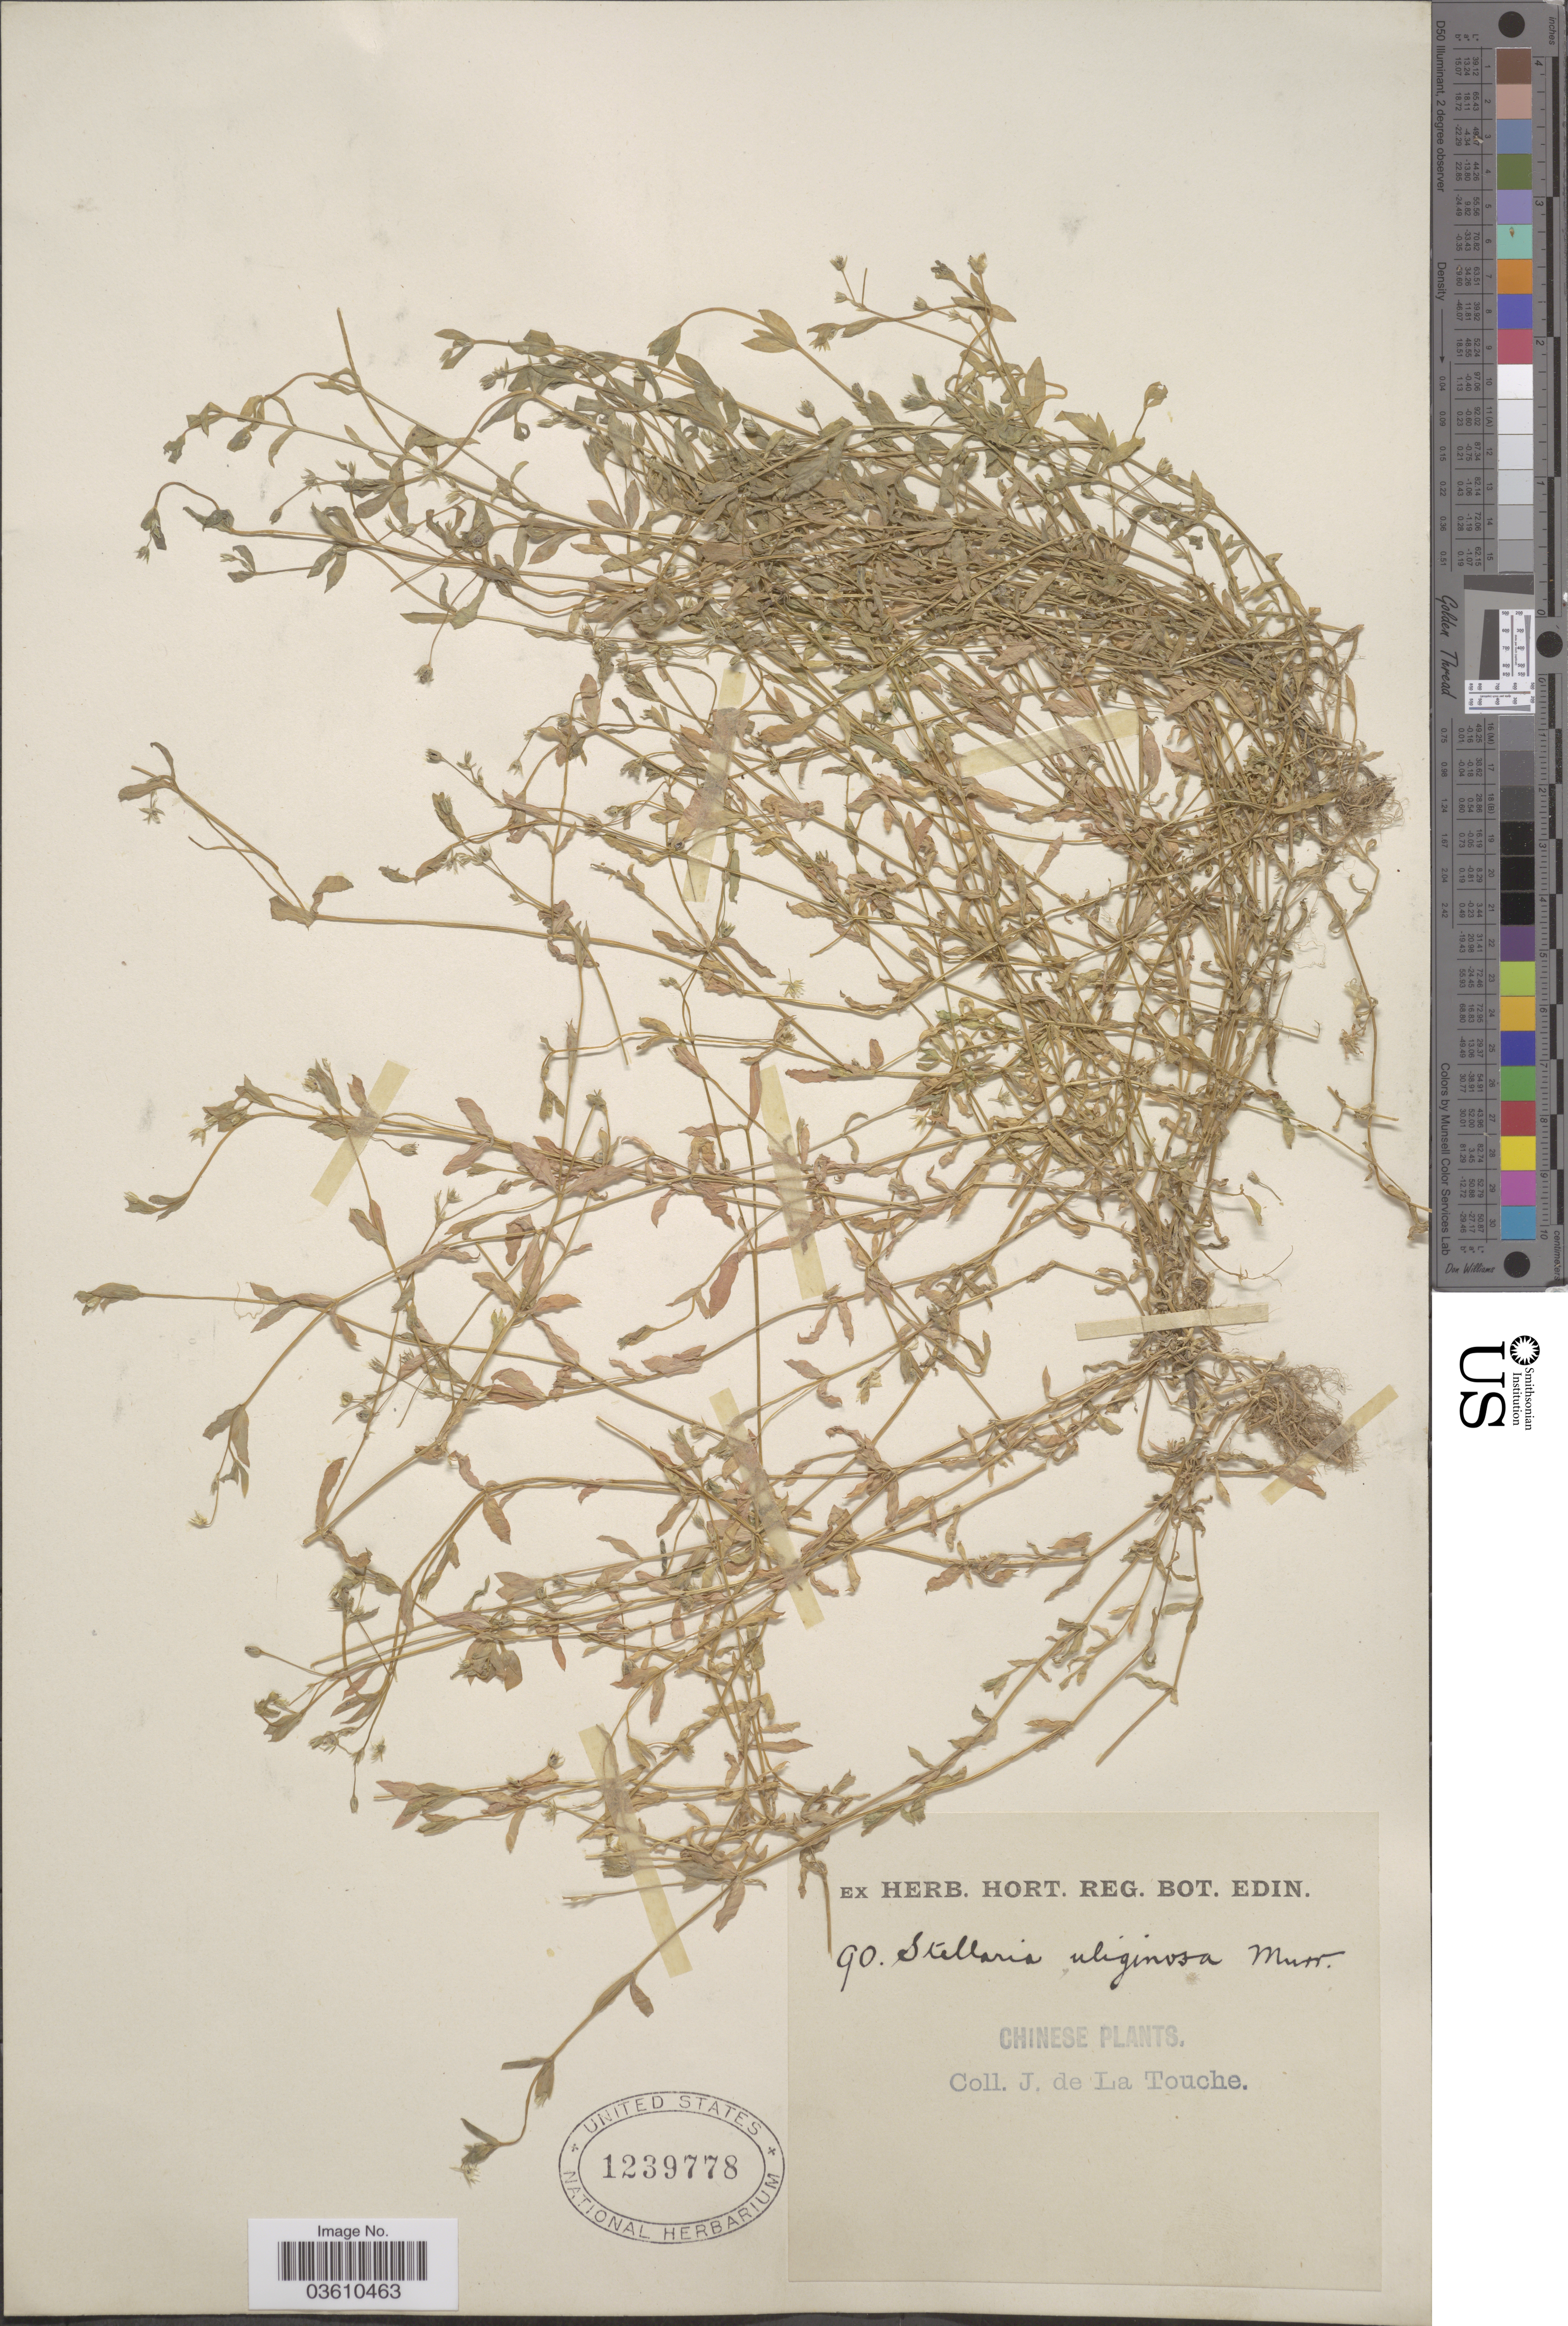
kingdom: Plantae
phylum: Tracheophyta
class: Magnoliopsida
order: Caryophyllales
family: Caryophyllaceae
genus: Stellaria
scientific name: Stellaria alsinoides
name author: Boiss. & Buhse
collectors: J. de la Touche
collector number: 90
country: China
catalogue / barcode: US 1239778